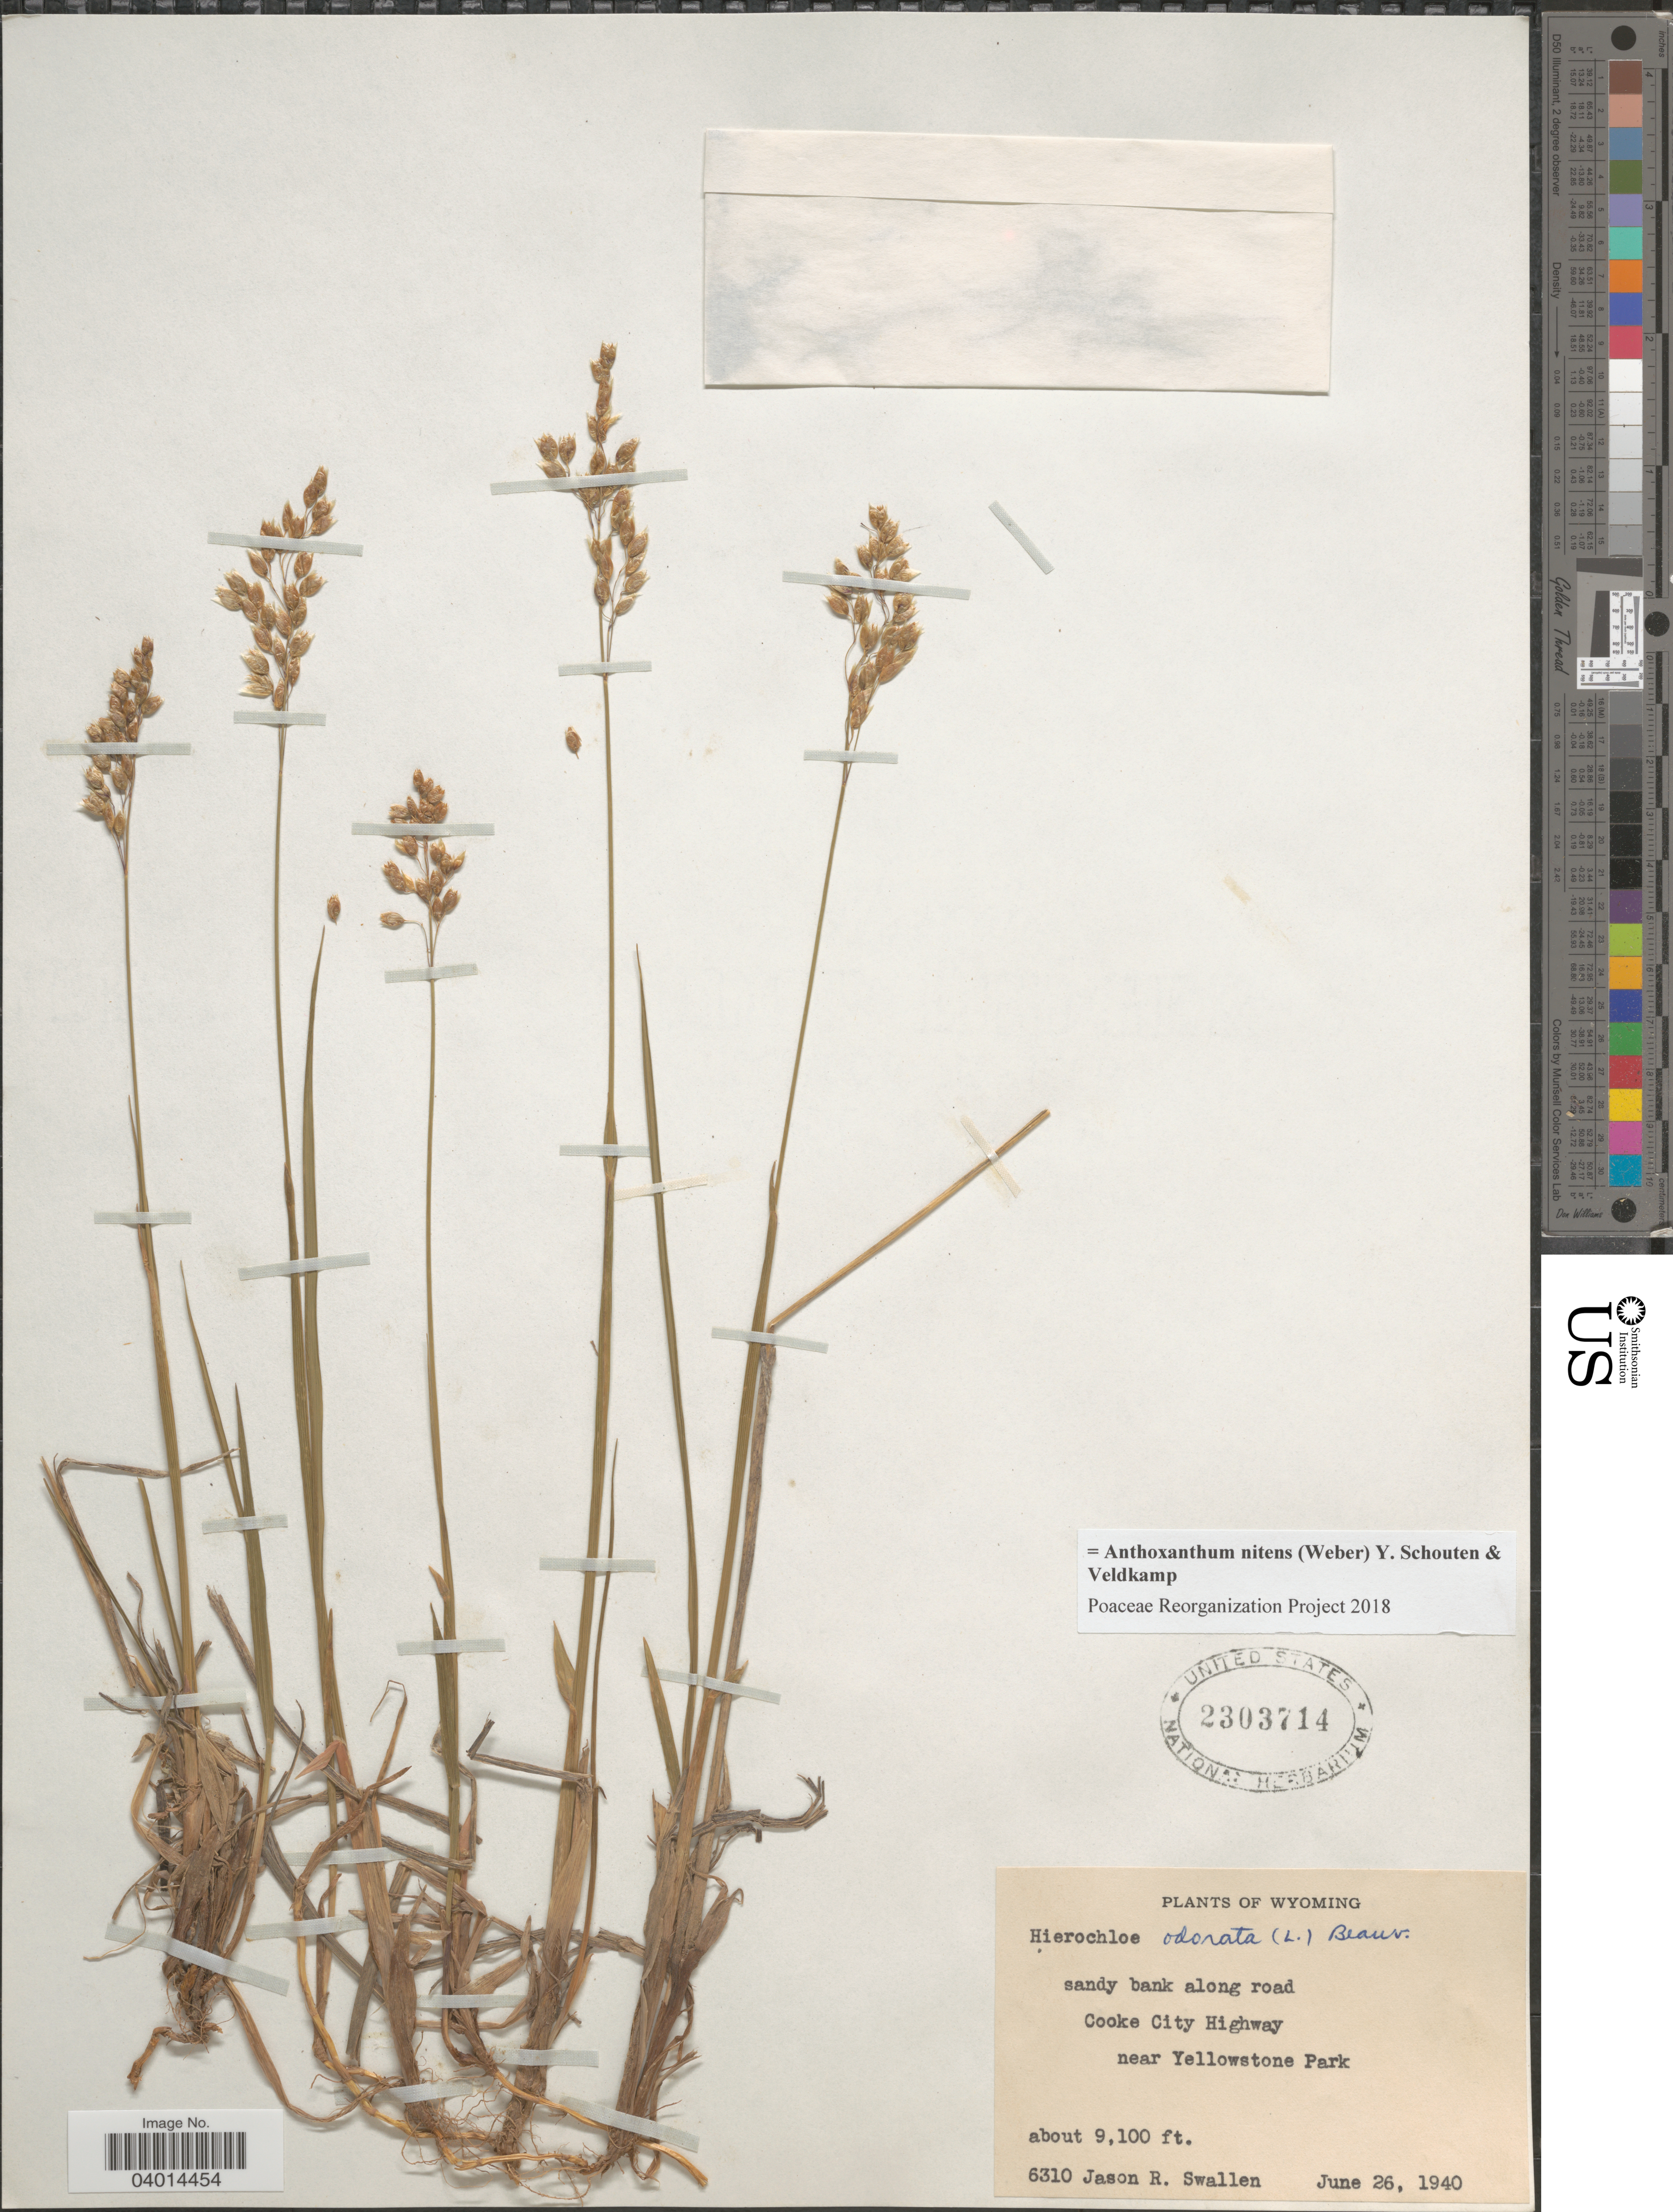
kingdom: Plantae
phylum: Tracheophyta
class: Liliopsida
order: Poales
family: Poaceae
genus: Anthoxanthum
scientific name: Anthoxanthum nitens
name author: (G.H. Weber) R.T.A. Schouten & Veldkamp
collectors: J. R. Swallen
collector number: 6310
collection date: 1940-06-26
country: United States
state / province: Wyoming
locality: Along road Cook City Highway near Yellowstone Park.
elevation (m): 2774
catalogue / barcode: US 2303714